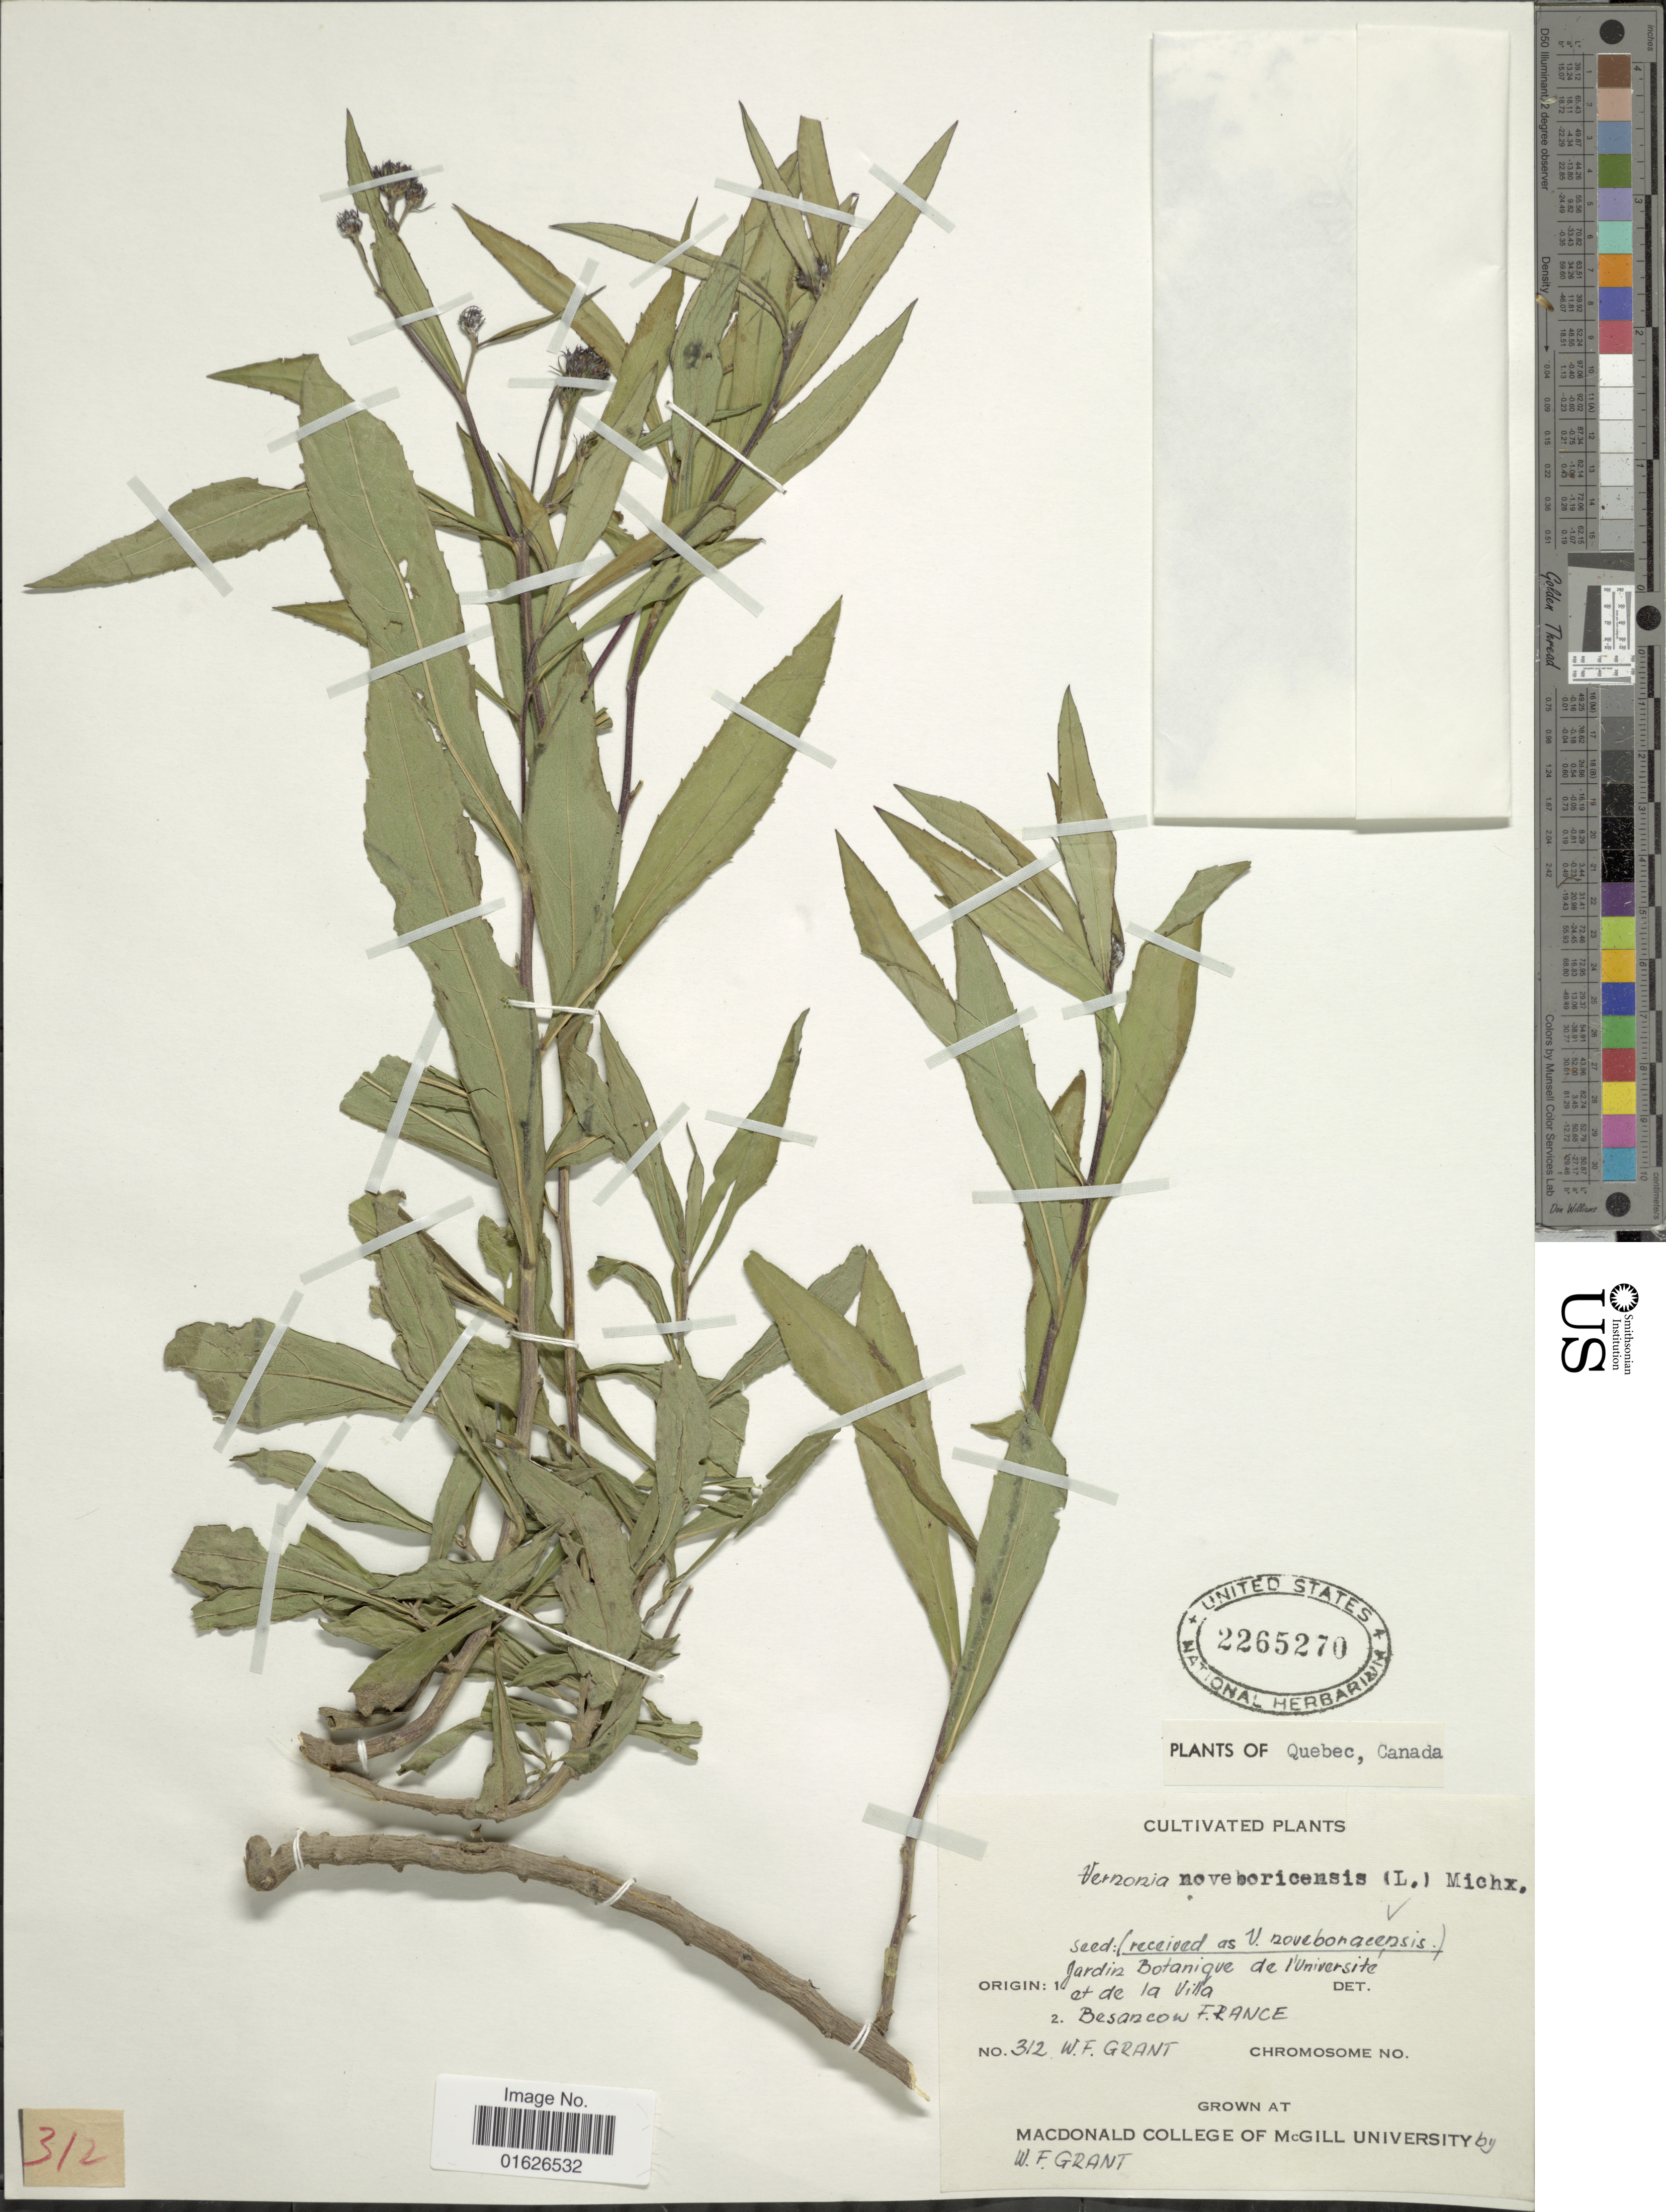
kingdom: Plantae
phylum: Tracheophyta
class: Magnoliopsida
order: Asterales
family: Asteraceae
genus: Vernonia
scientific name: Vernonia noveboracensis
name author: (L.) Michx.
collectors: W. Grant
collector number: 312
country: Canada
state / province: Quebec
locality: Quebec, Canada.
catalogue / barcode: US 2265270